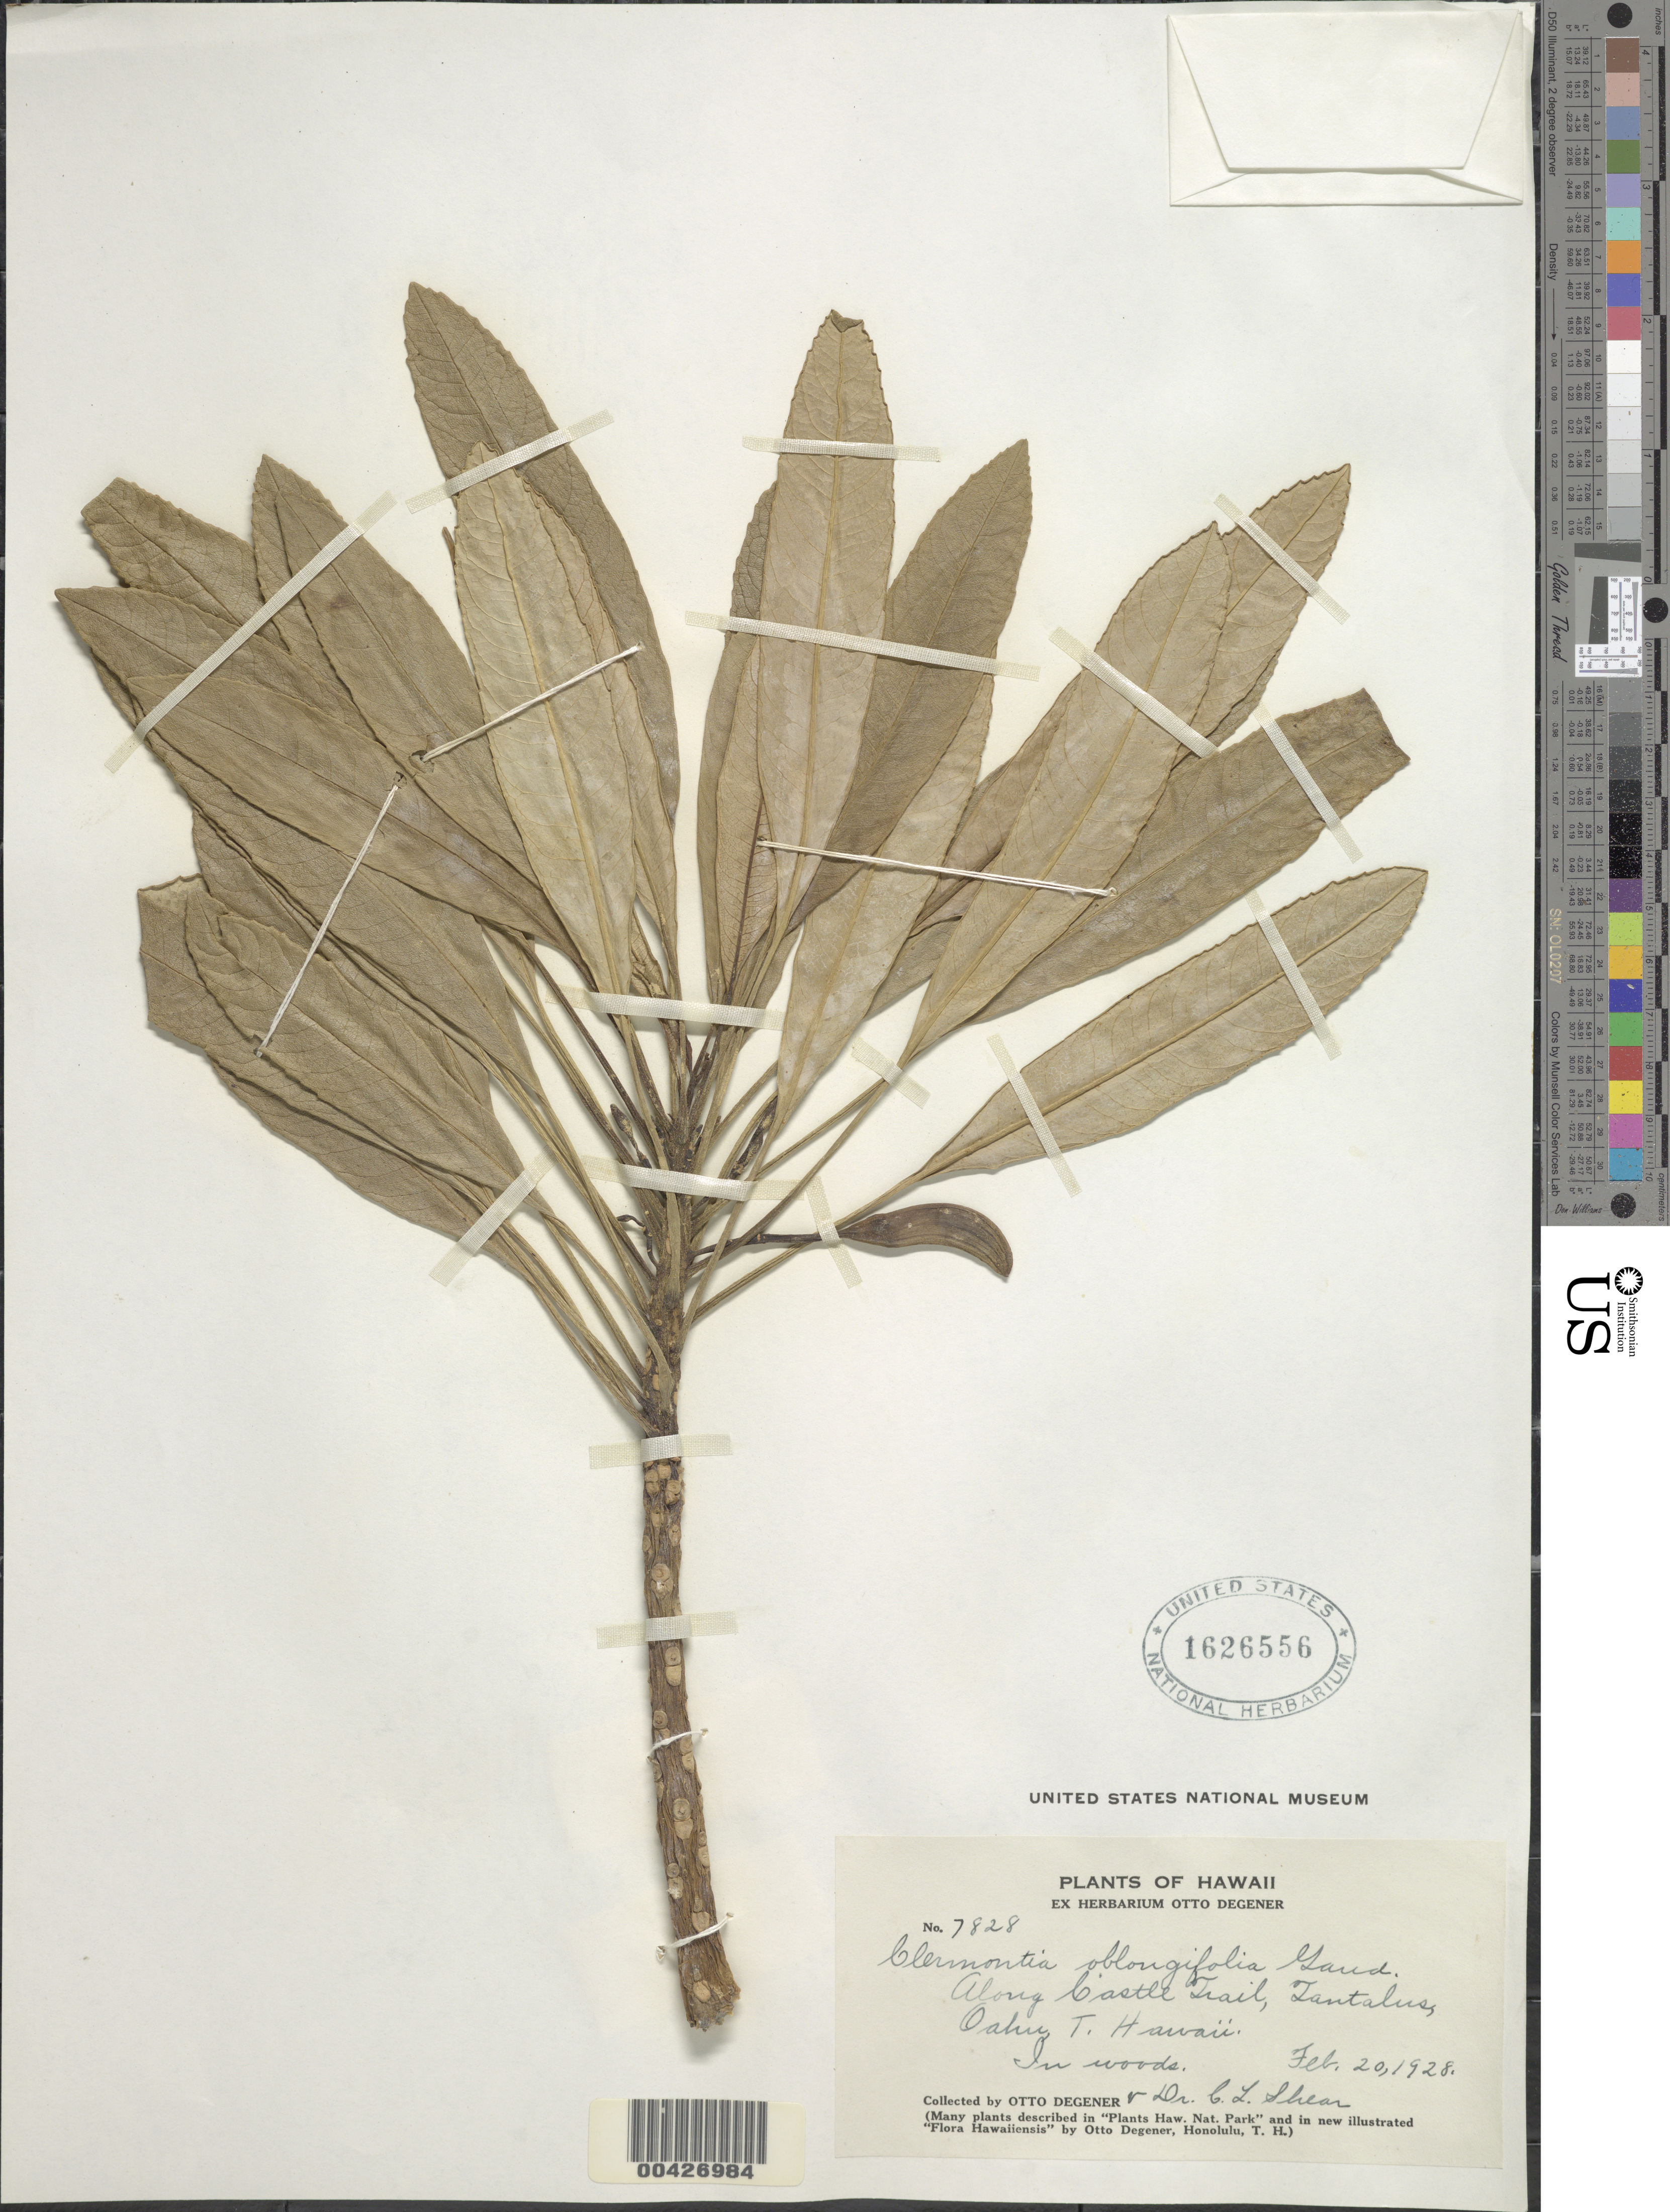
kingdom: Plantae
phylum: Tracheophyta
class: Magnoliopsida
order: Asterales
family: Campanulaceae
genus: Clermontia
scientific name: Clermontia oblongifolia subsp. oblongifolia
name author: Gaudich.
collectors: O. Degener & C. L. Shear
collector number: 7828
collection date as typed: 20 Feb 1928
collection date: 1928-02-20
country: United States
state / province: Hawaii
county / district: Honolulu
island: Oahu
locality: along Castle Trail, Tantalus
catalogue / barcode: US 1626556